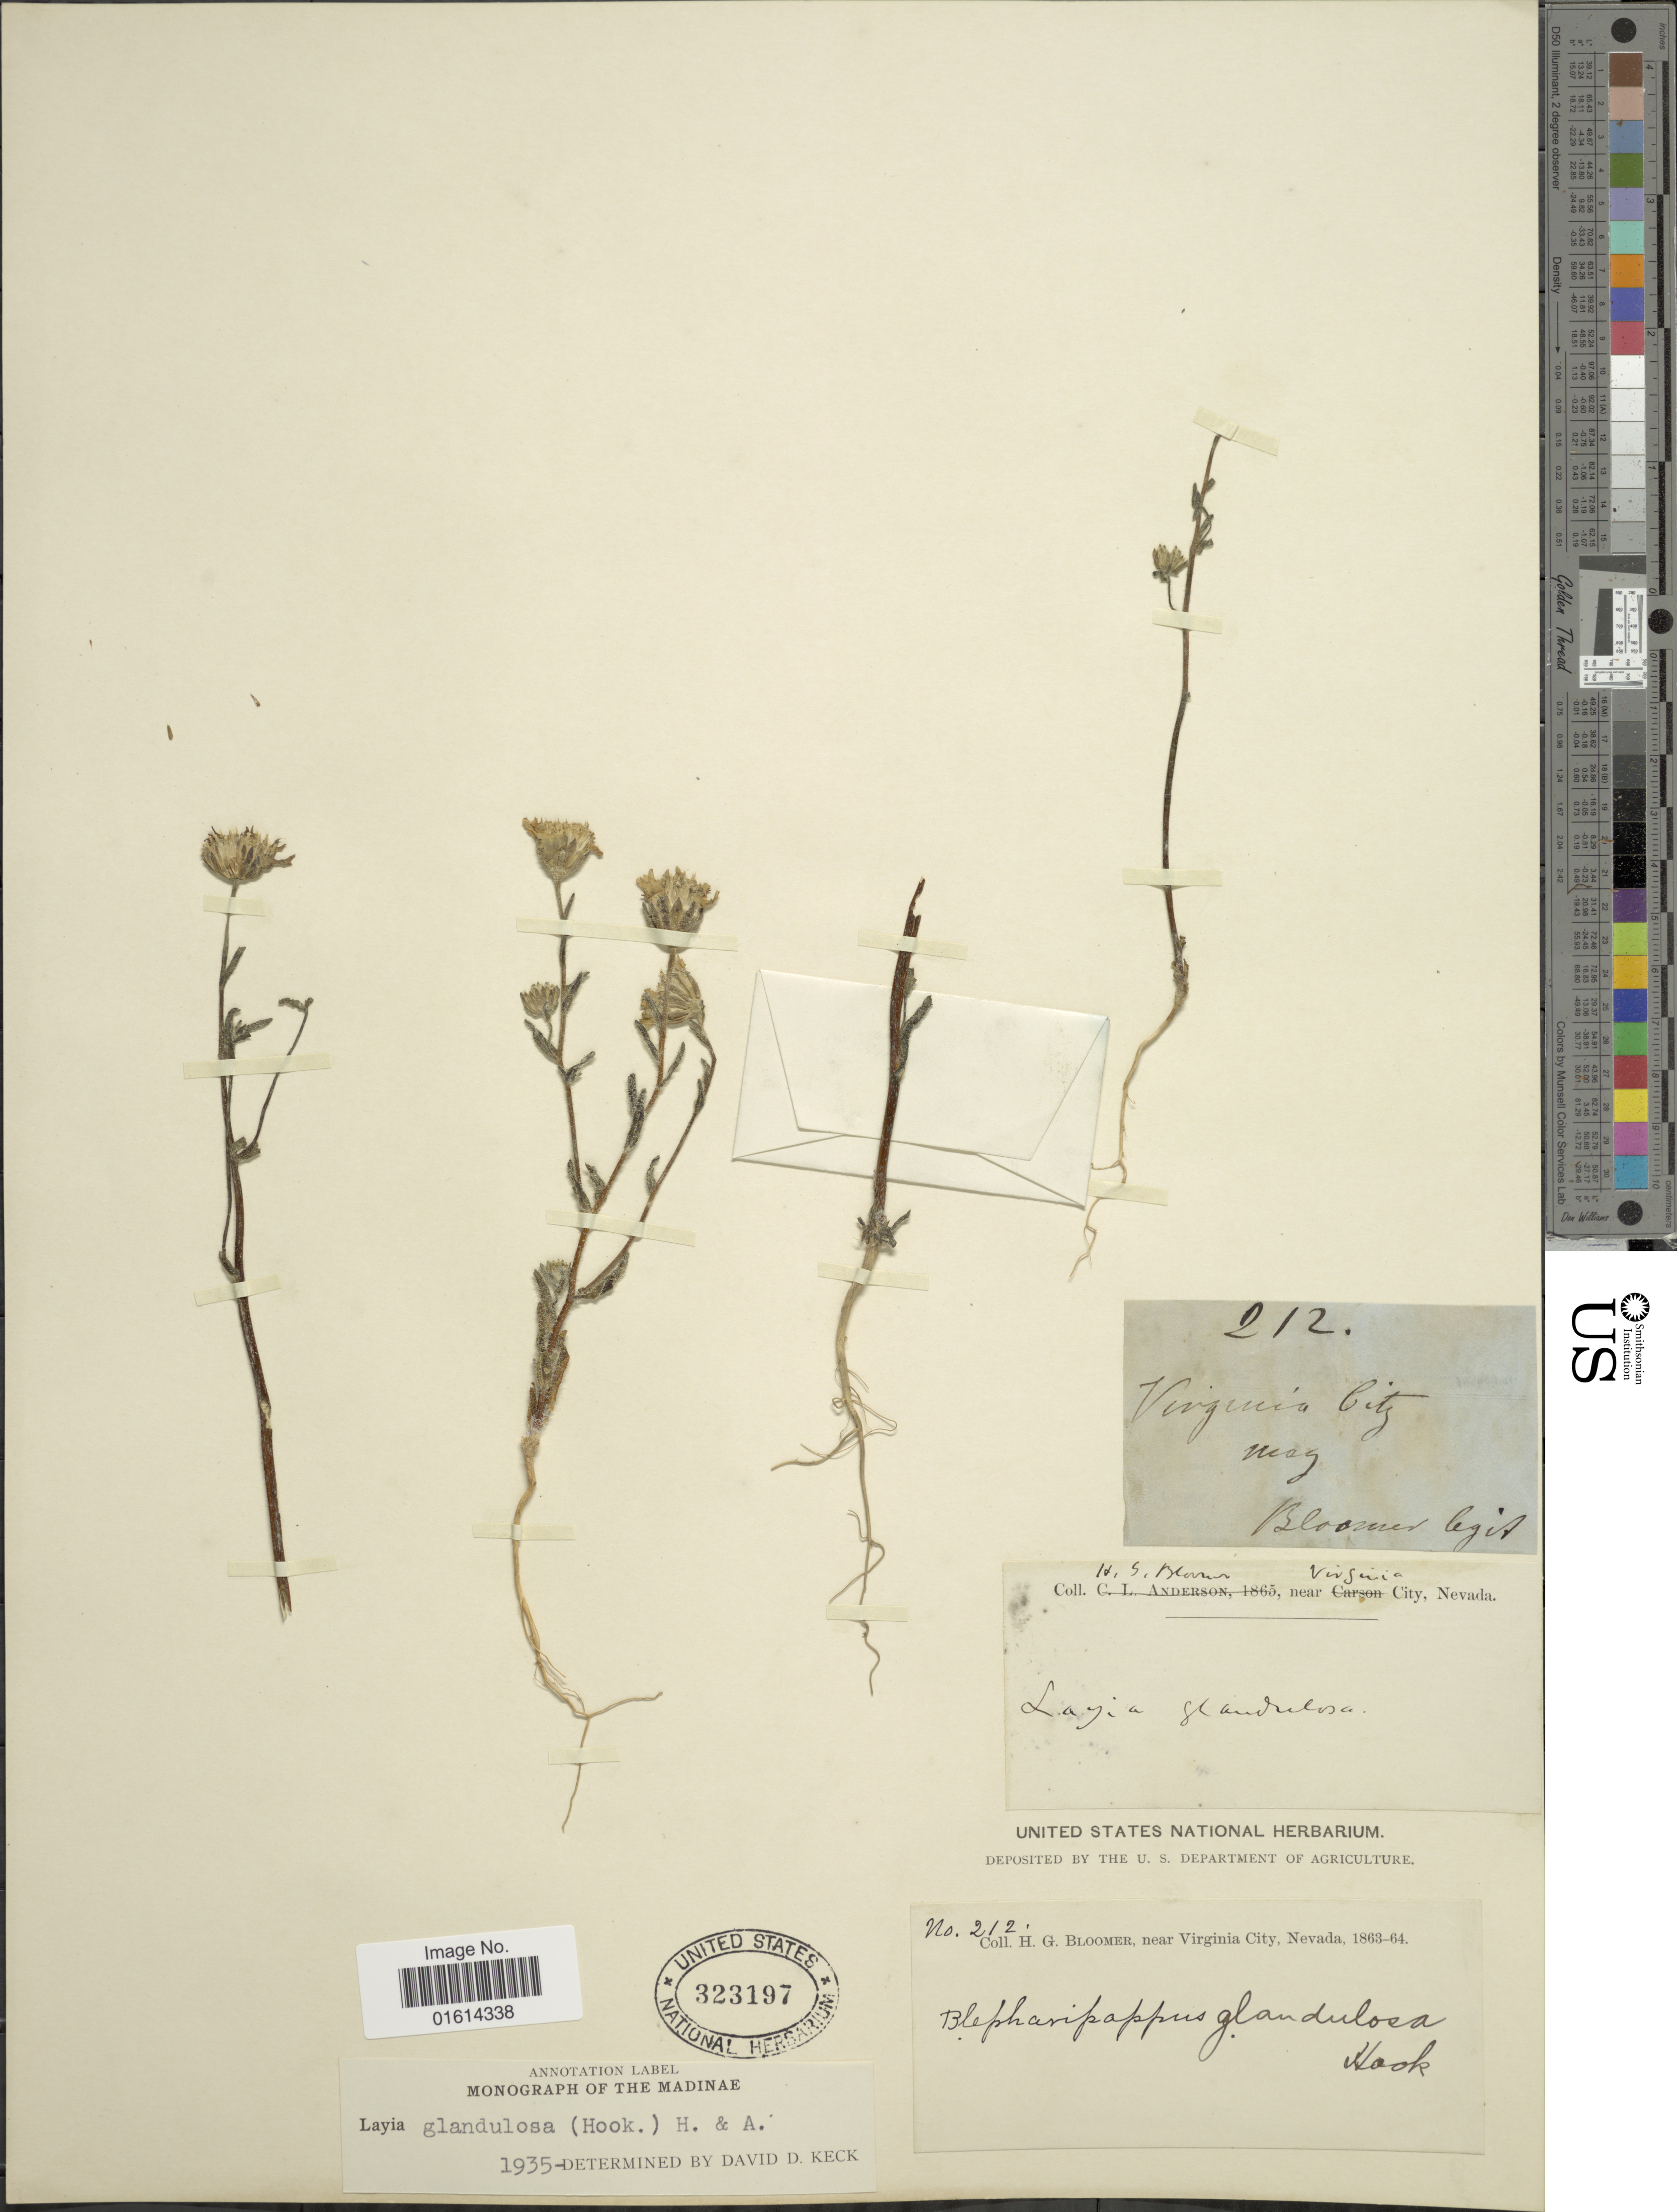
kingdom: Plantae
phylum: Tracheophyta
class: Magnoliopsida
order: Asterales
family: Asteraceae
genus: Layia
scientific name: Layia glandulosa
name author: Hook. & Arn.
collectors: H. Bloomer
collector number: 212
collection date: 1863/1864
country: United States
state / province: Nevada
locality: Near Virginia City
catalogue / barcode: US 323197